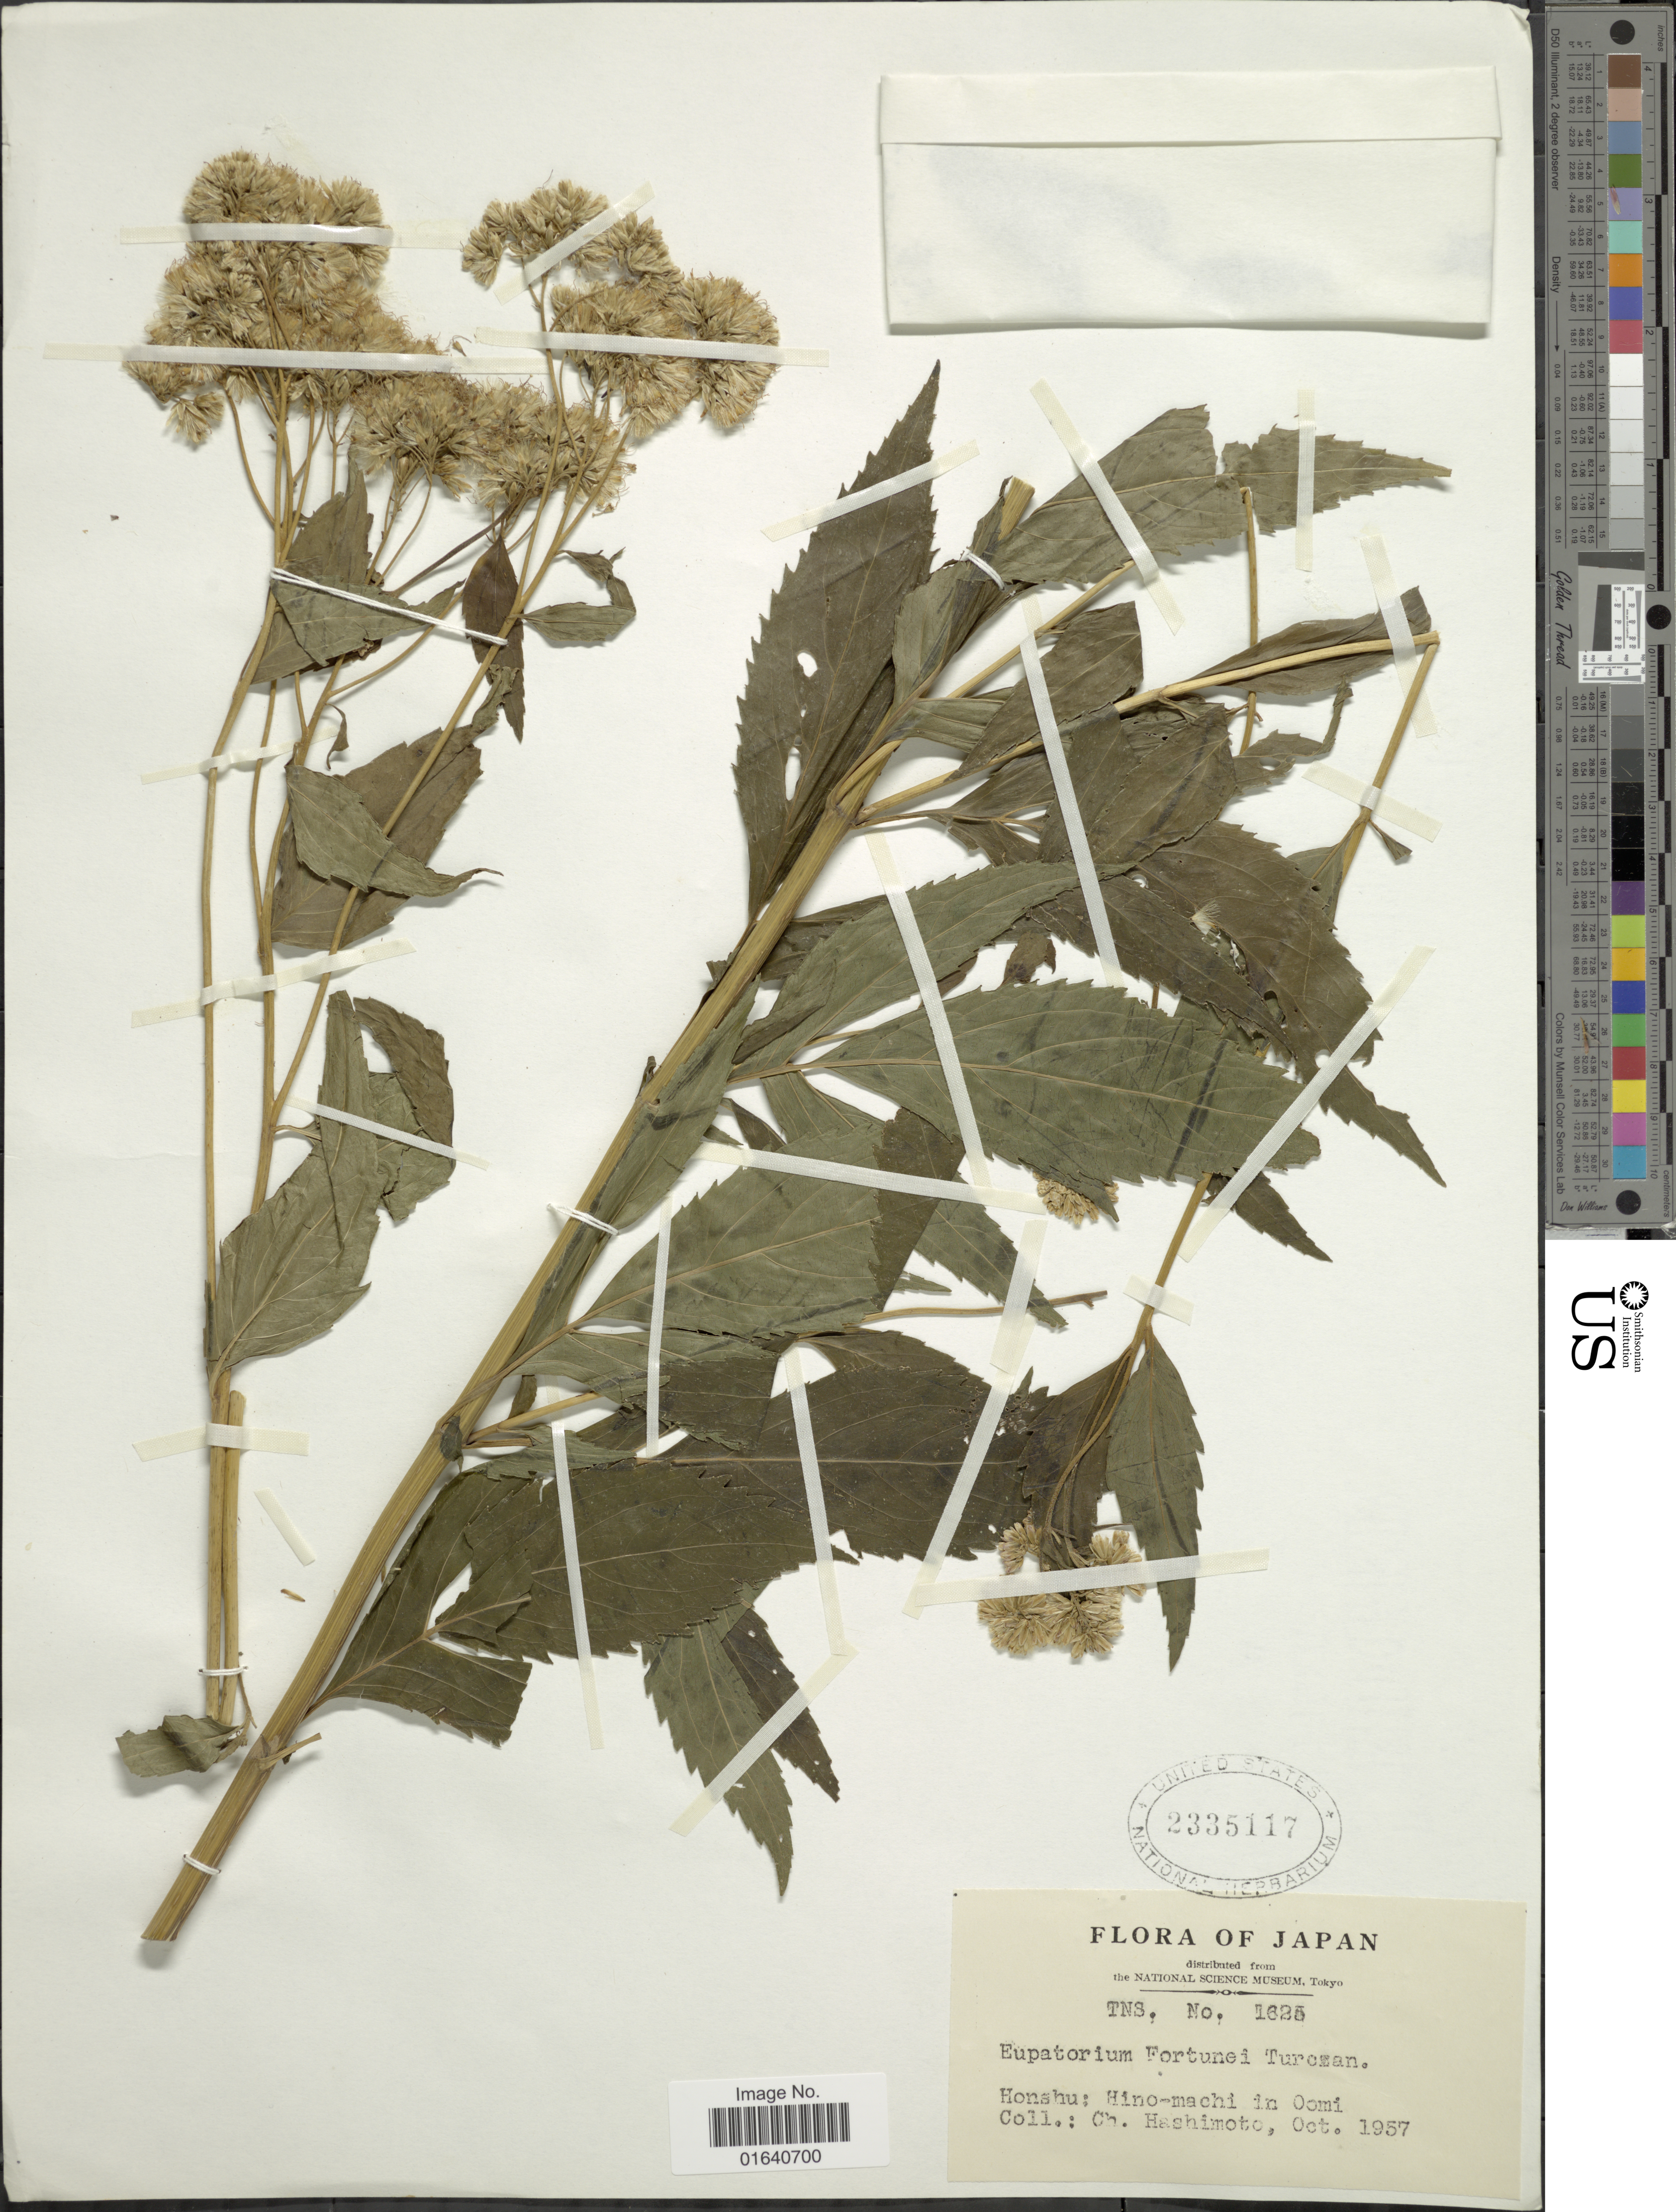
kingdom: Plantae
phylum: Tracheophyta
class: Magnoliopsida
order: Asterales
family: Asteraceae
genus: Eupatorium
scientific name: Eupatorium serotinum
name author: Turcz.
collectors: C. Hashimoto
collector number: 1625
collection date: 1957-10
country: Japan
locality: Honshu: Hino-machi in Oomi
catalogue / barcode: US 2335117